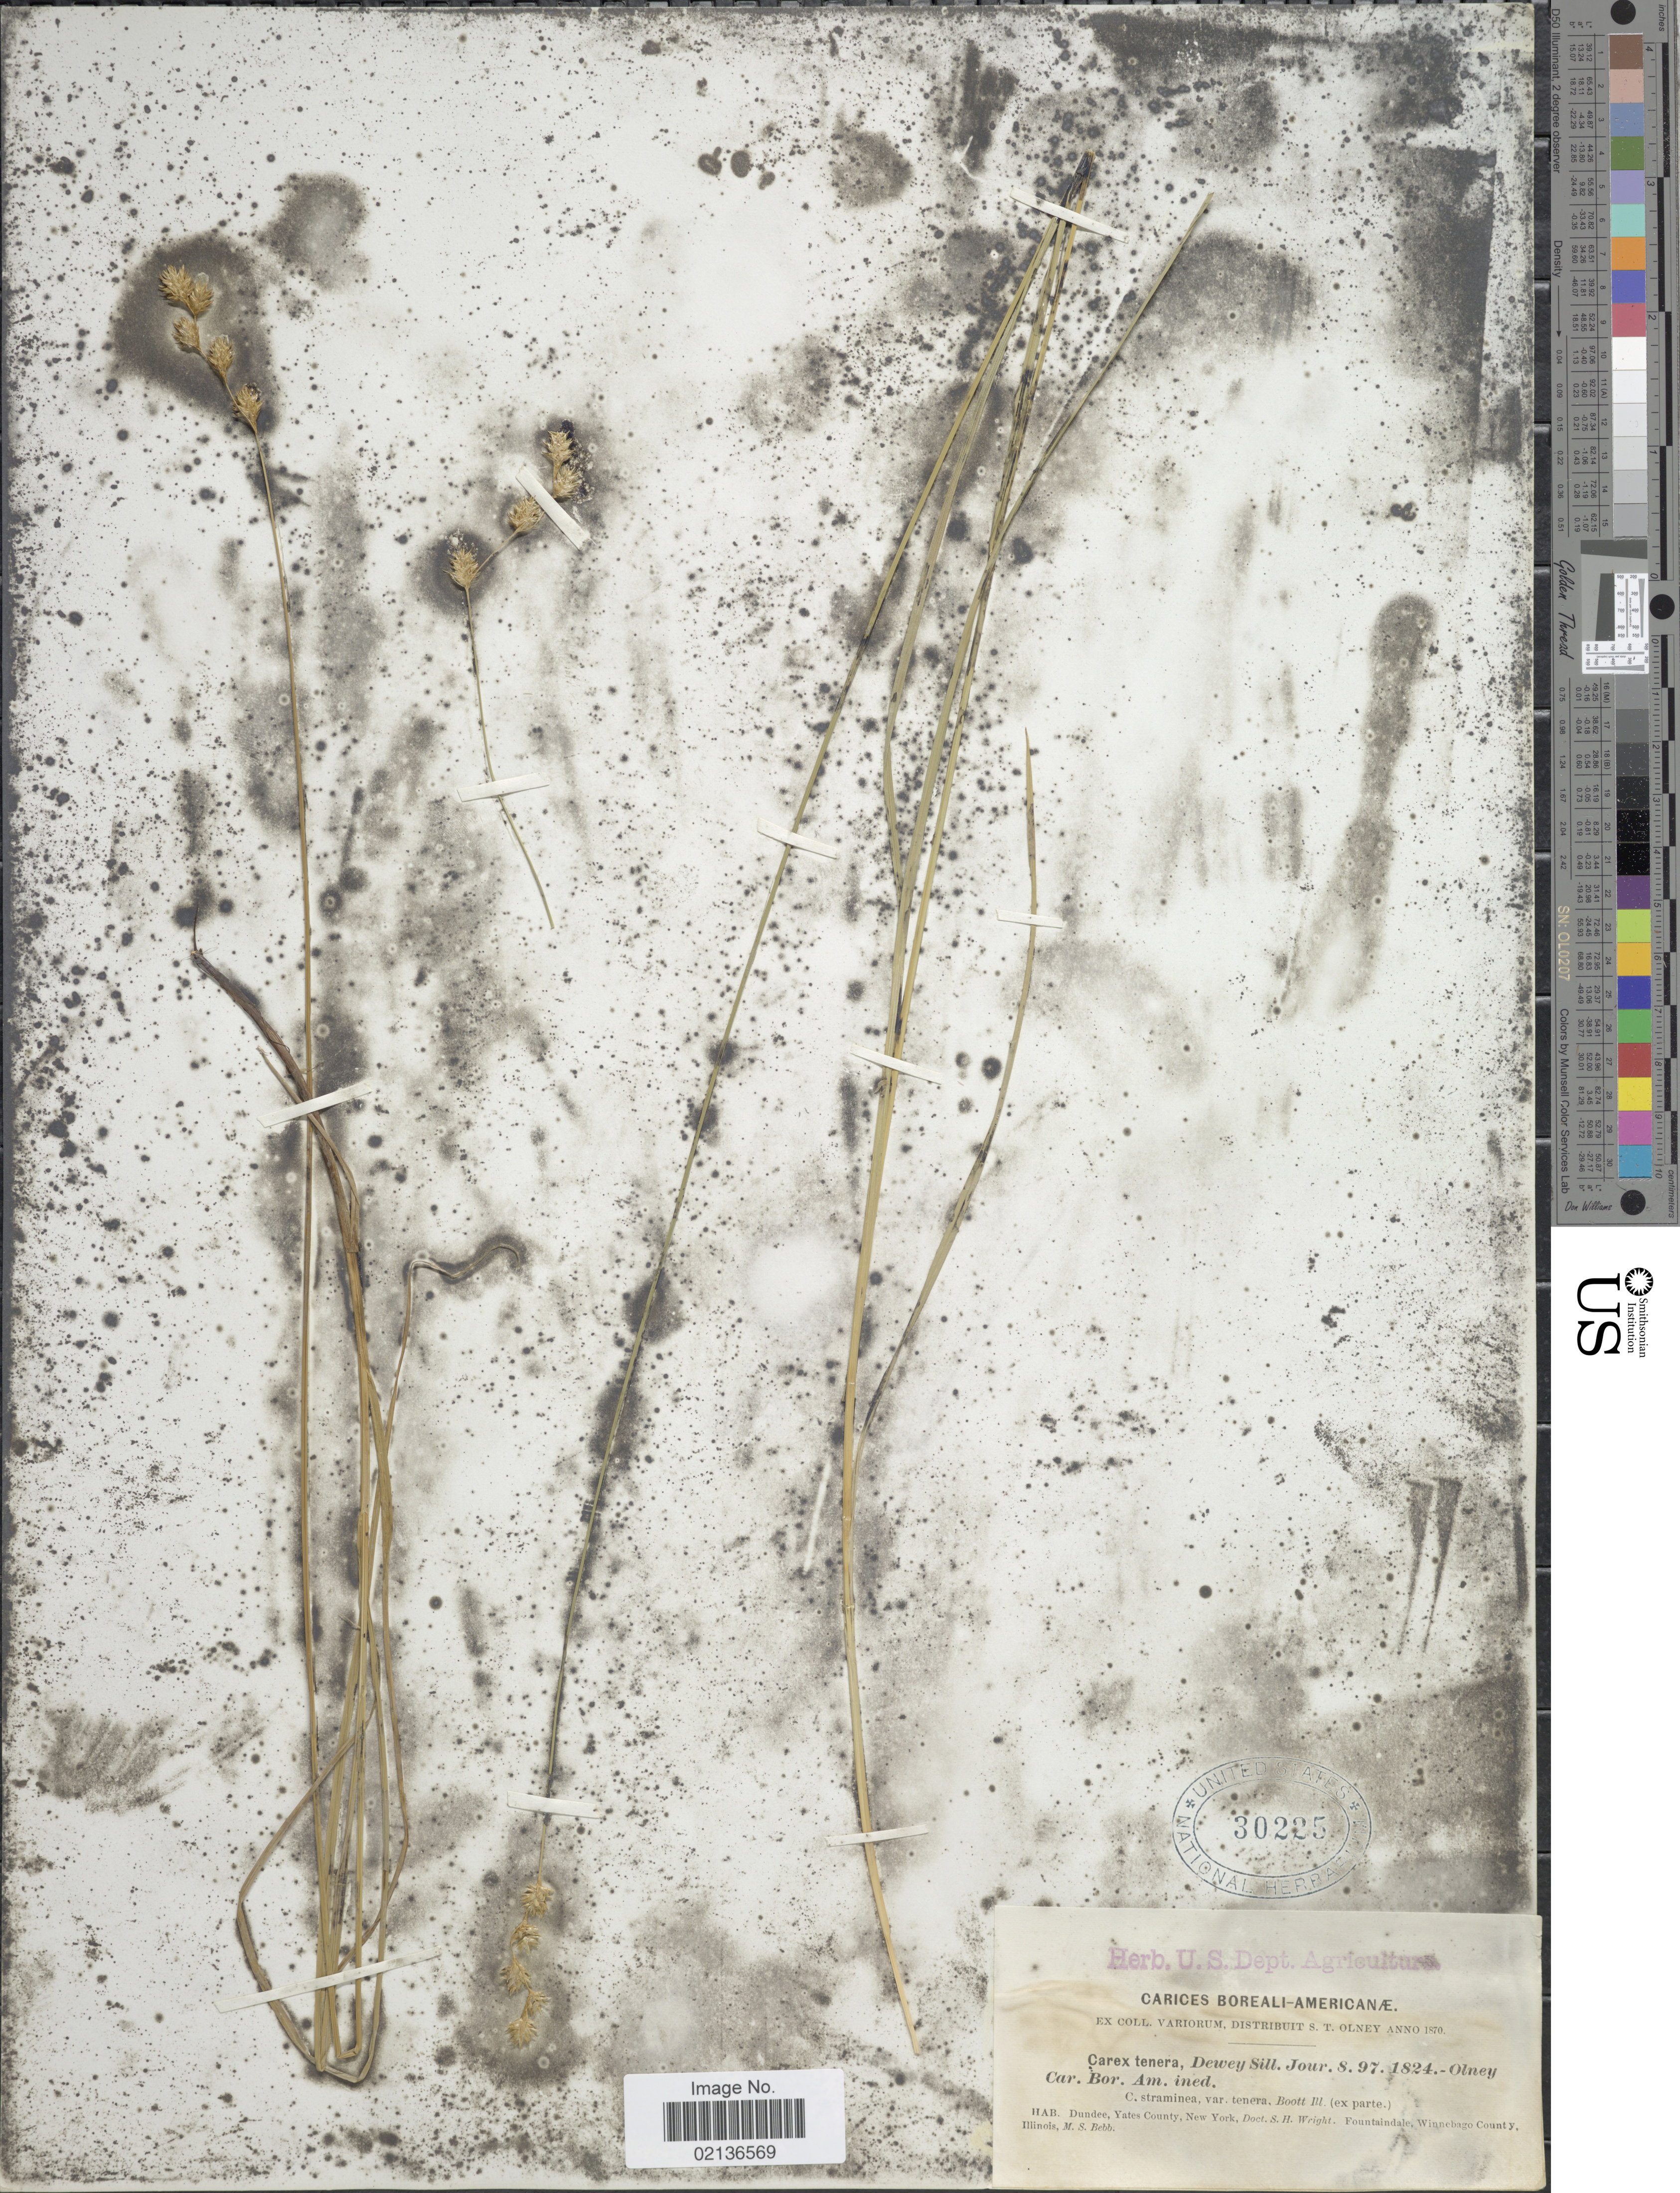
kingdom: Plantae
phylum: Tracheophyta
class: Liliopsida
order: Poales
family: Cyperaceae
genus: Carex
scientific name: Carex tenera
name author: Dewey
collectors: M. Bebb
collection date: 1870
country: United States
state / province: Illinois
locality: Fountaindale, Winnebago County, Illinois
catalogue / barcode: US 30225-2